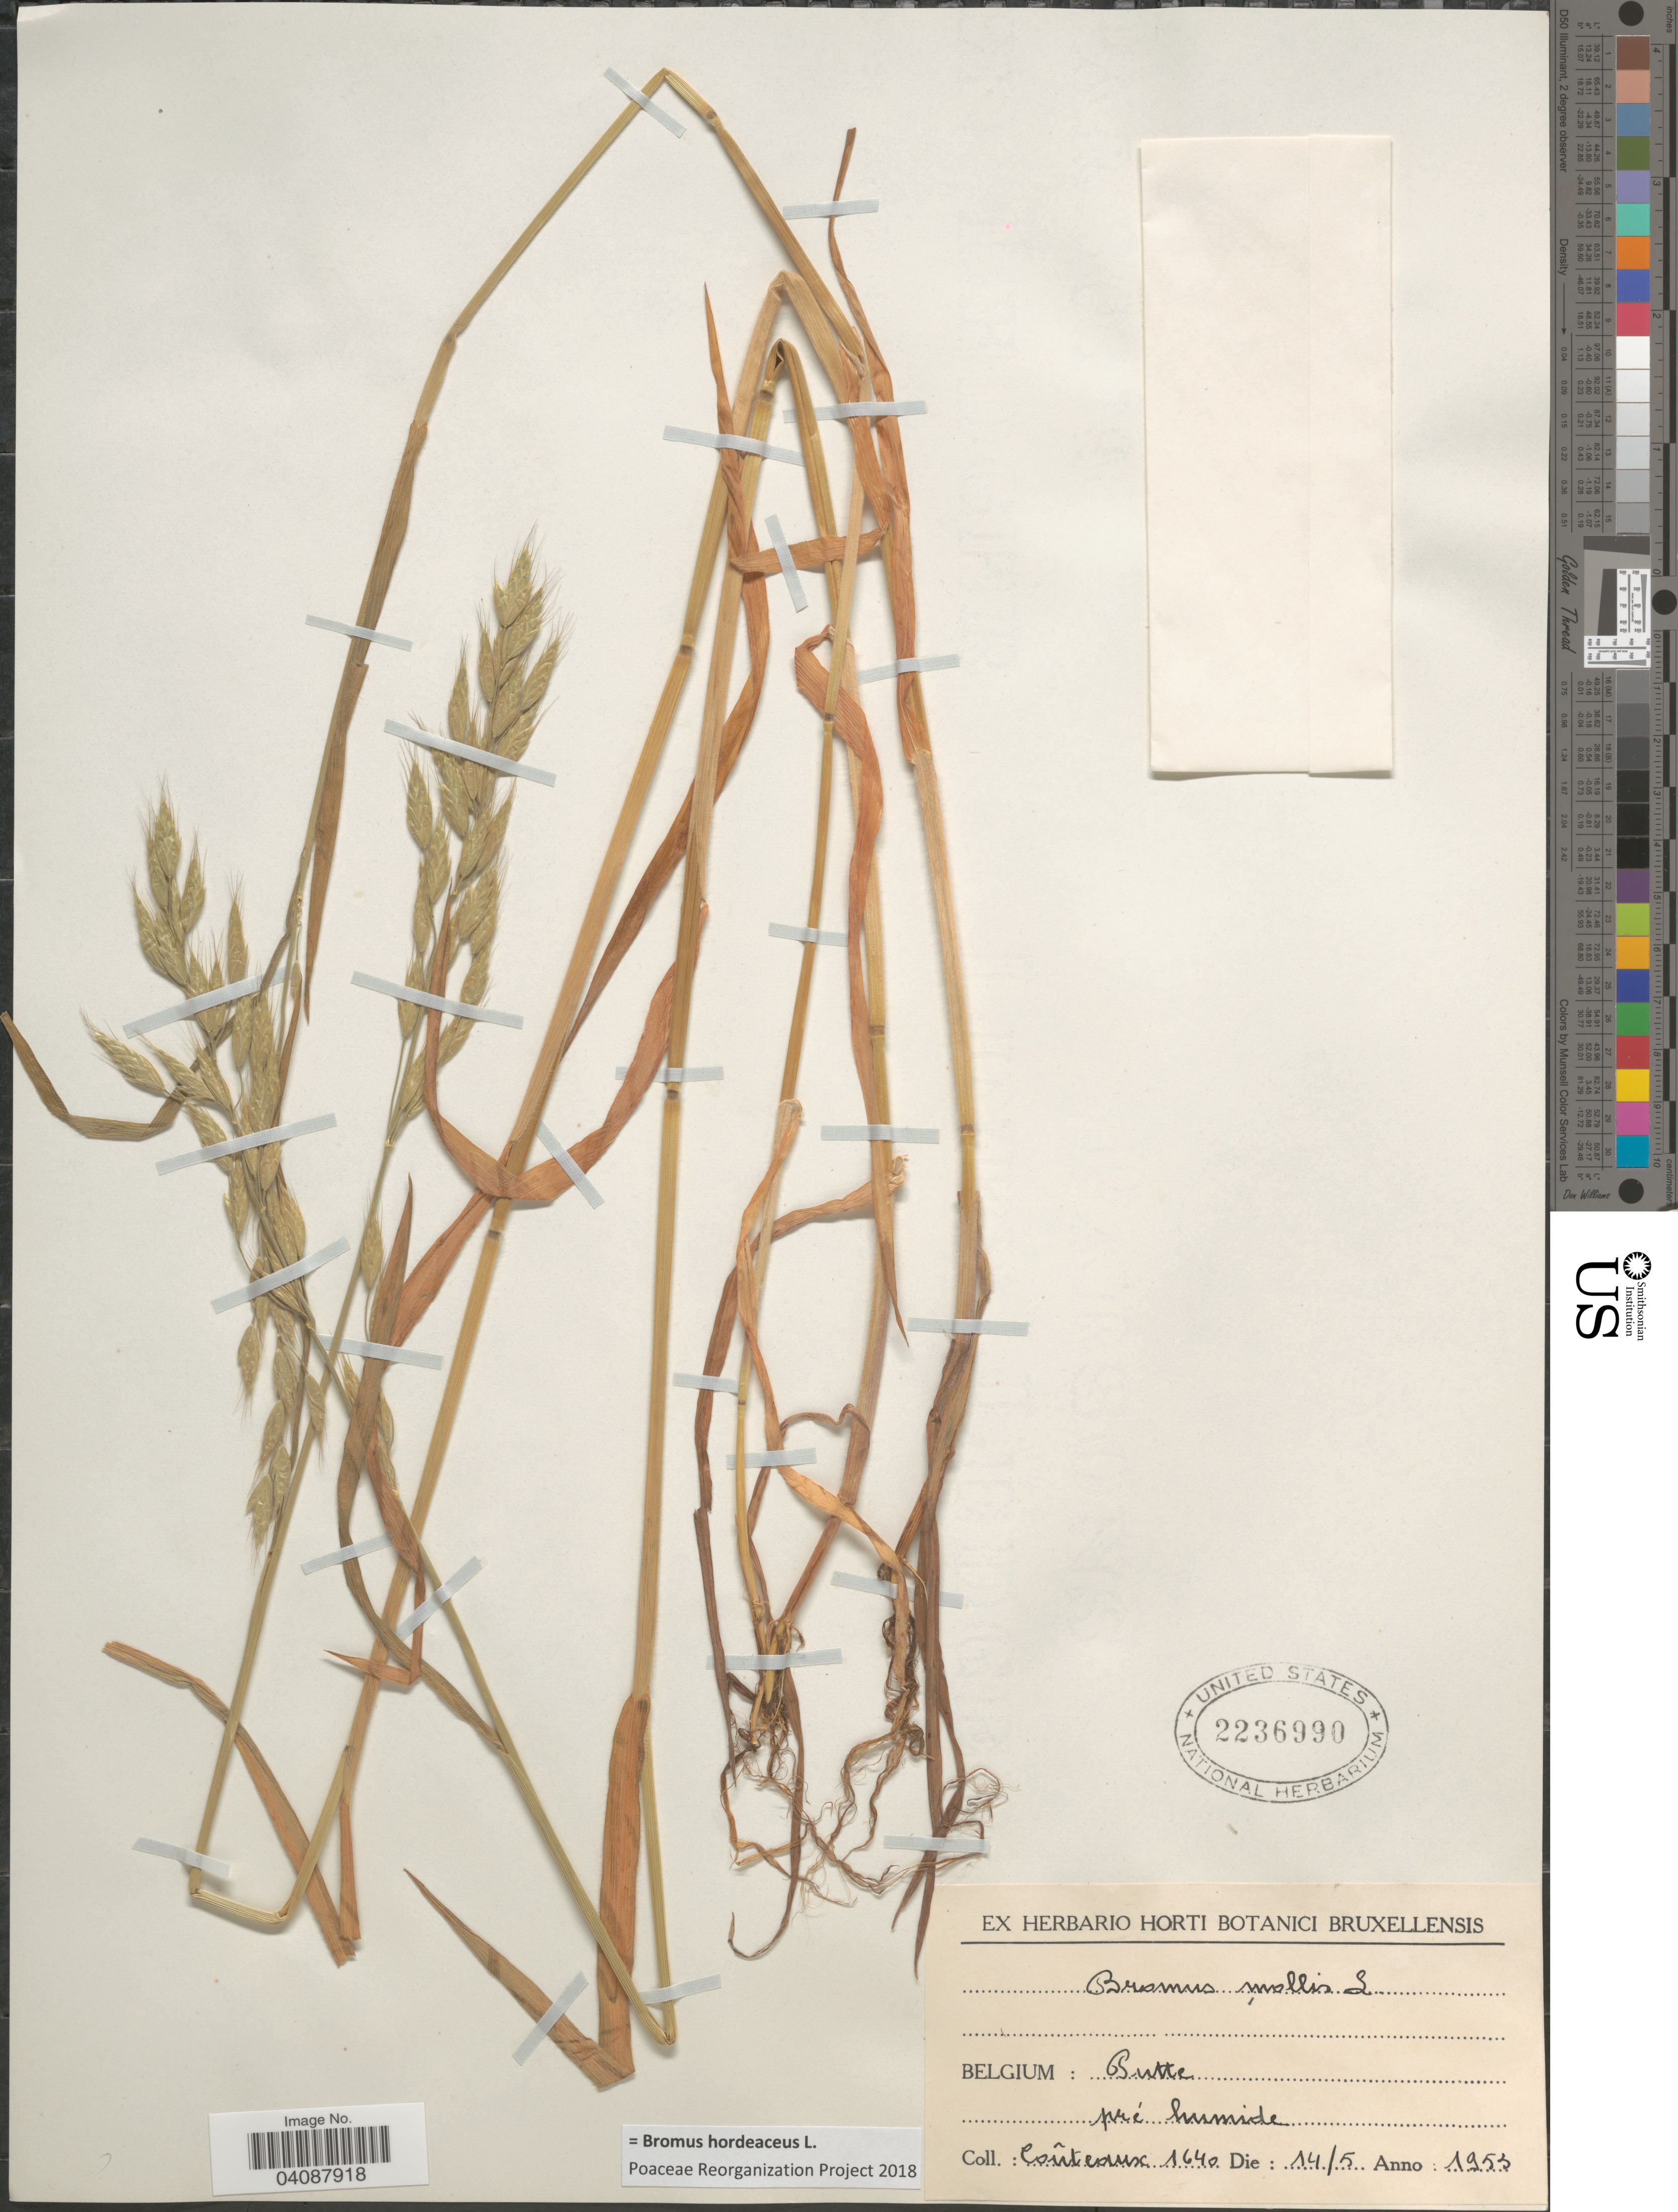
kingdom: Plantae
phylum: Tracheophyta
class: Liliopsida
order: Poales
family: Poaceae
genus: Bromus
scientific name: Bromus hordeaceus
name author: L.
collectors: -. Couteaux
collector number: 1640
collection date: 1953-05-14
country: Belgium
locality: Butte pré humide.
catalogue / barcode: US 2236990